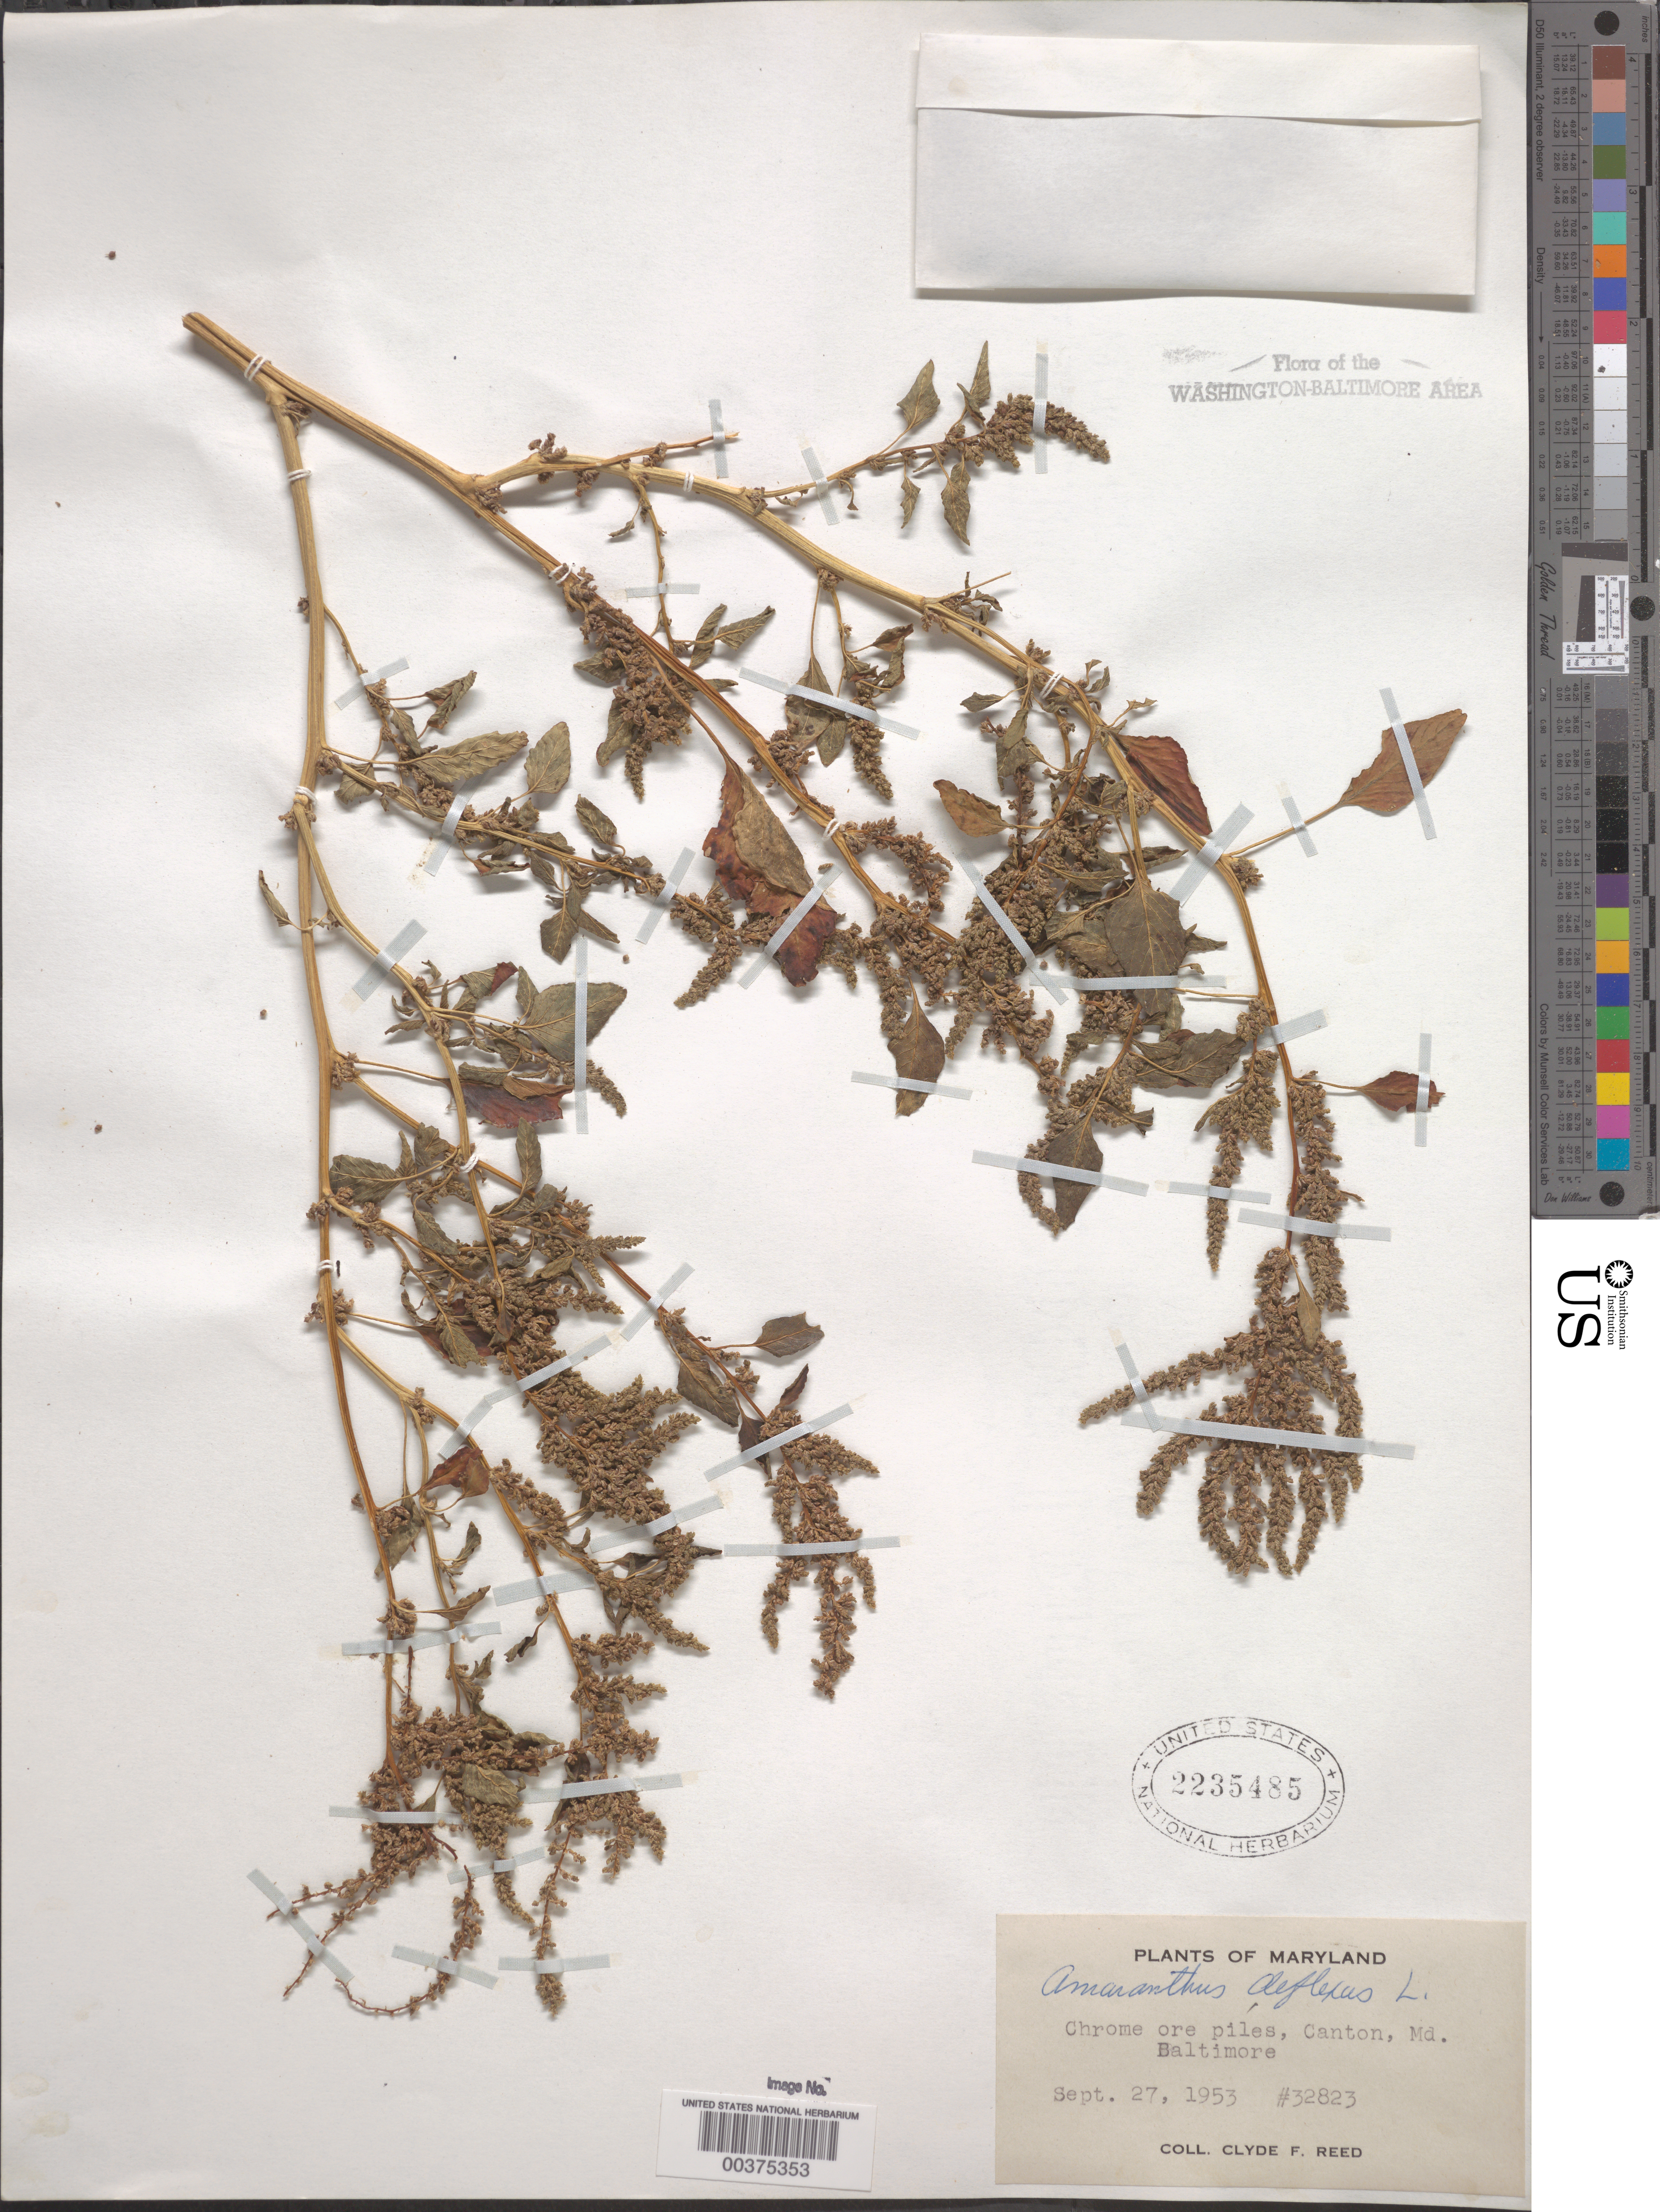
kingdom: Plantae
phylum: Tracheophyta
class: Magnoliopsida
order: Caryophyllales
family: Amaranthaceae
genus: Amaranthus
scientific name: Amaranthus deflexus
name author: L.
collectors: C. F. Reed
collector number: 32823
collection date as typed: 27 Sep 1953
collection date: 1953-09-27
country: United States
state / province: Maryland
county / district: City of Baltimore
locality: Canton, Baltimore, chrome ore piles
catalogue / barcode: US 2235485